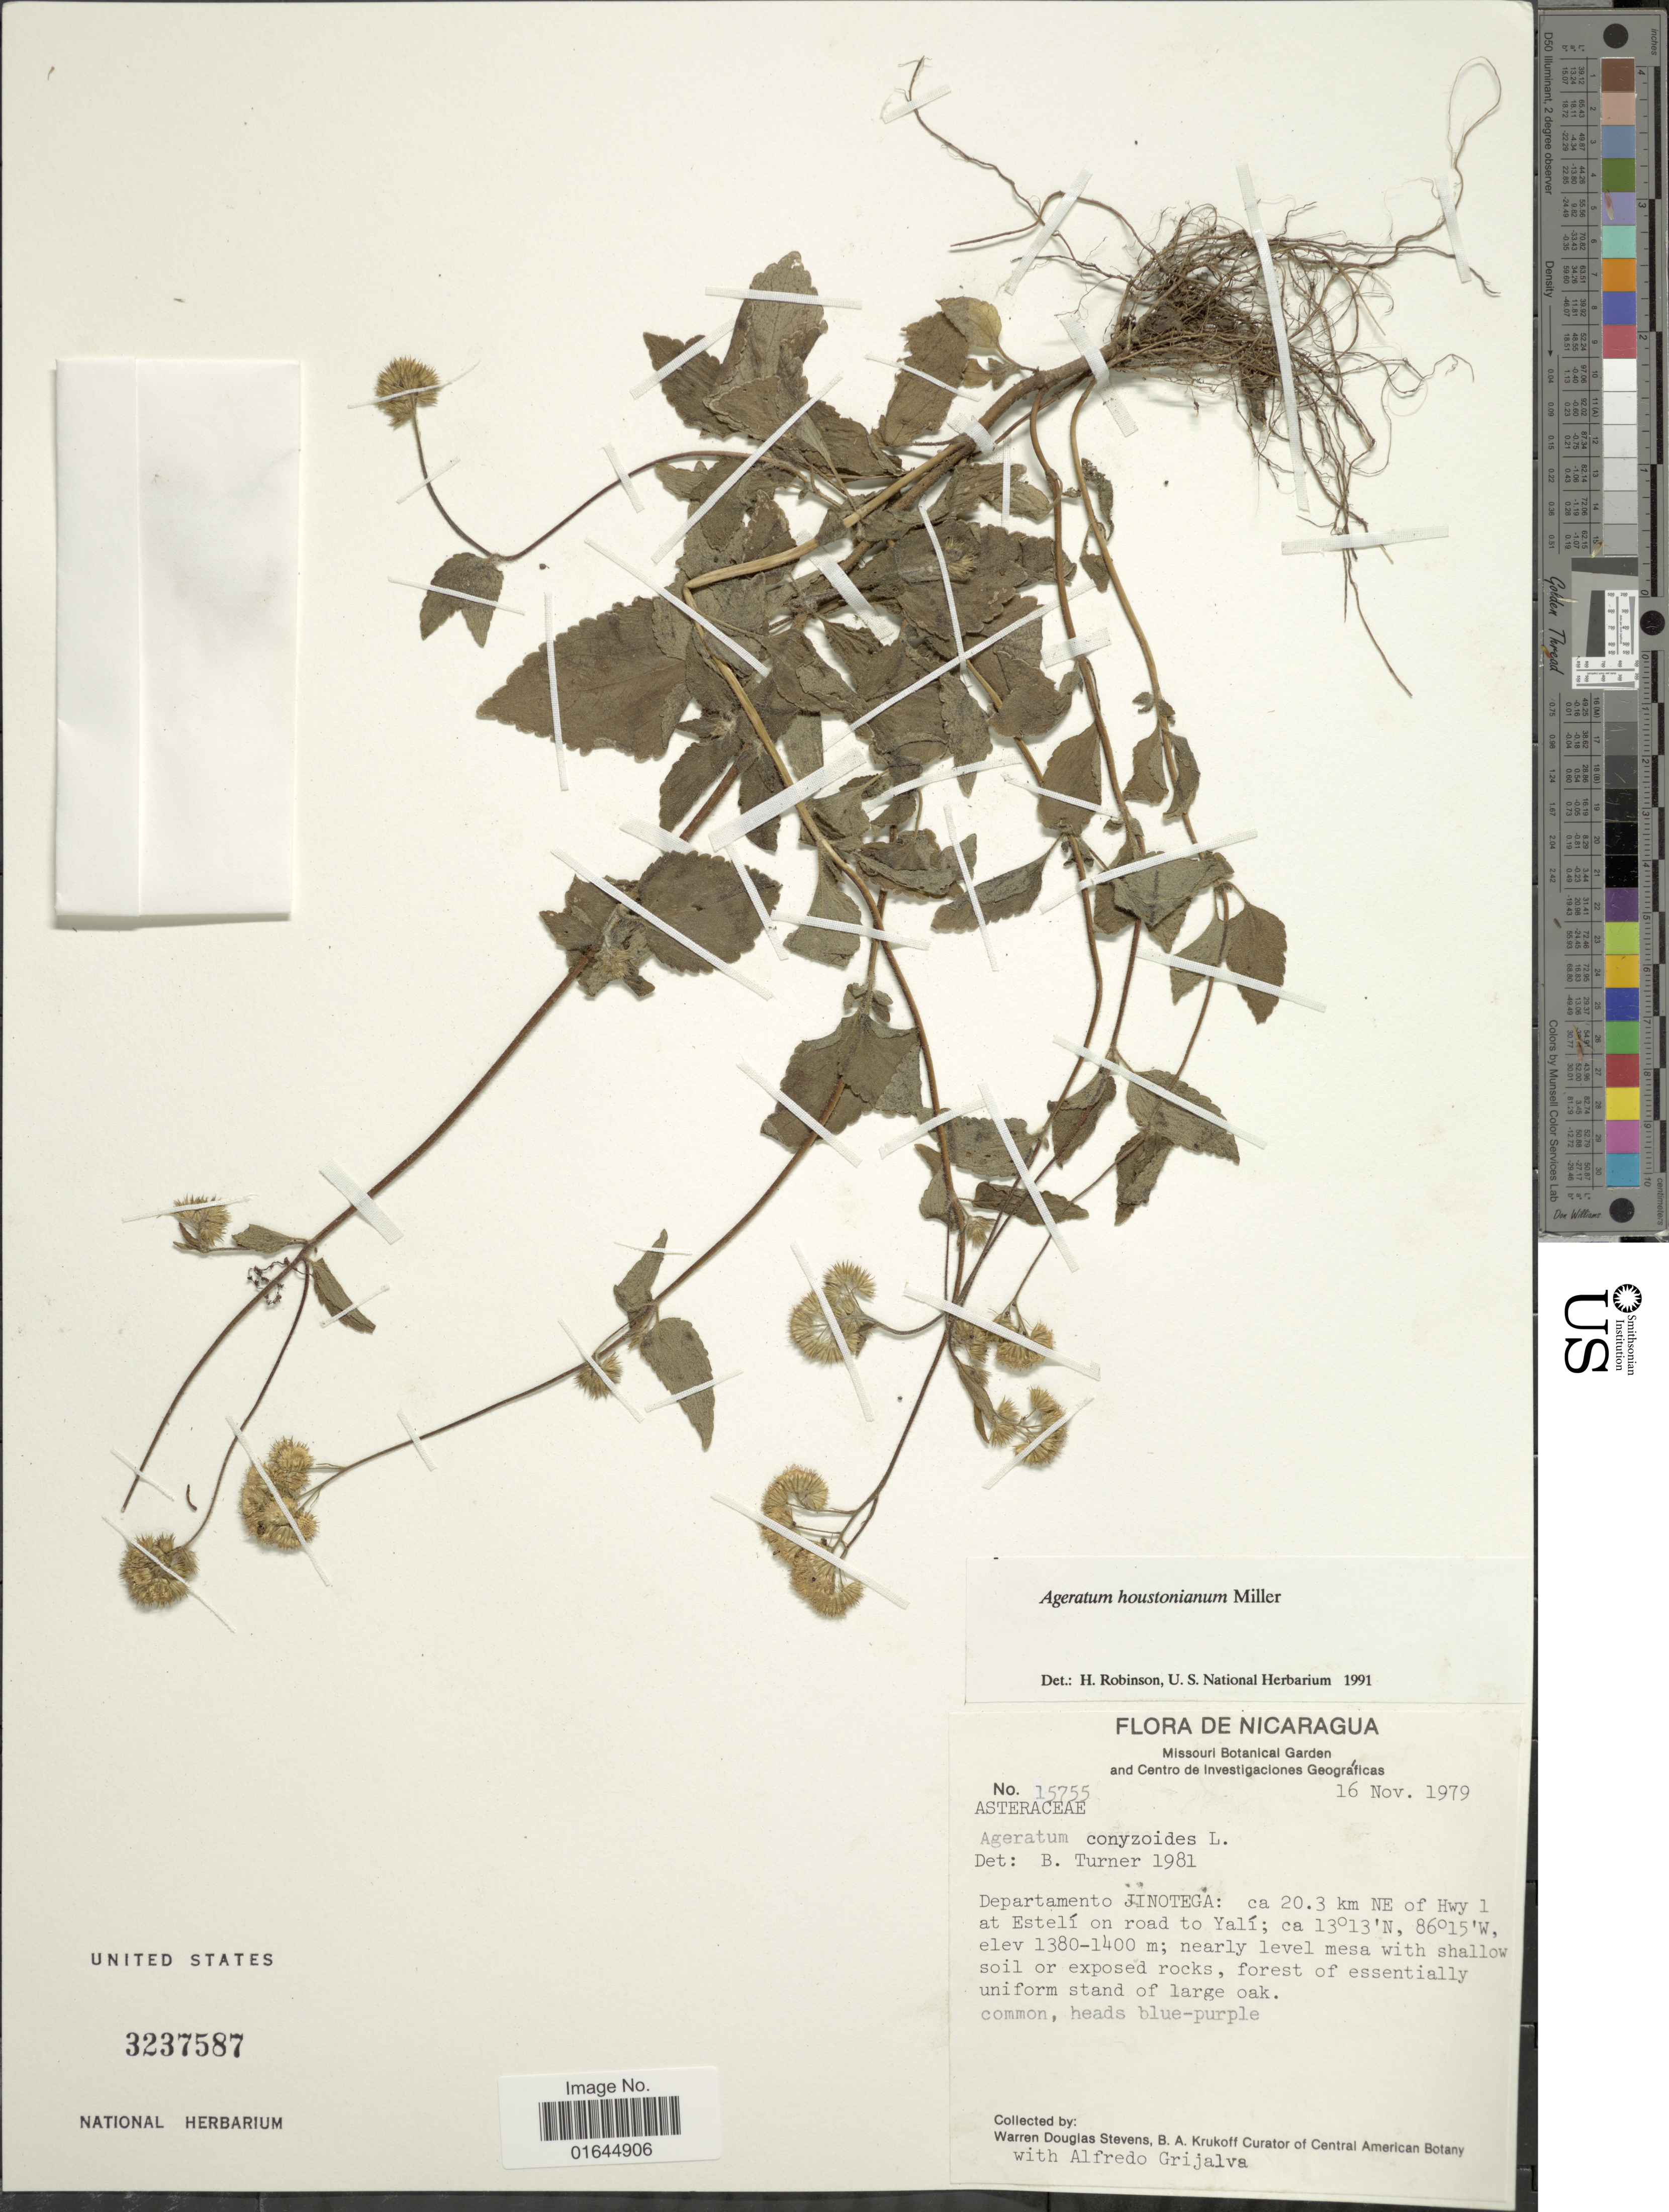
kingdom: Plantae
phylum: Tracheophyta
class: Magnoliopsida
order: Asterales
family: Asteraceae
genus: Ageratum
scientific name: Ageratum houstonianum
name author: Mill.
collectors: W. D. Stevens, B. A. Krukoff & A. Grijalva P.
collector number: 15755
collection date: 1979-11-16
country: Nicaragua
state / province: Jinotega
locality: Departamento Jinotega: ca. 20.3 km NE of Hwy 1 at Estelí on road to Yalí.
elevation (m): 1380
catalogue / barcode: US 3237587